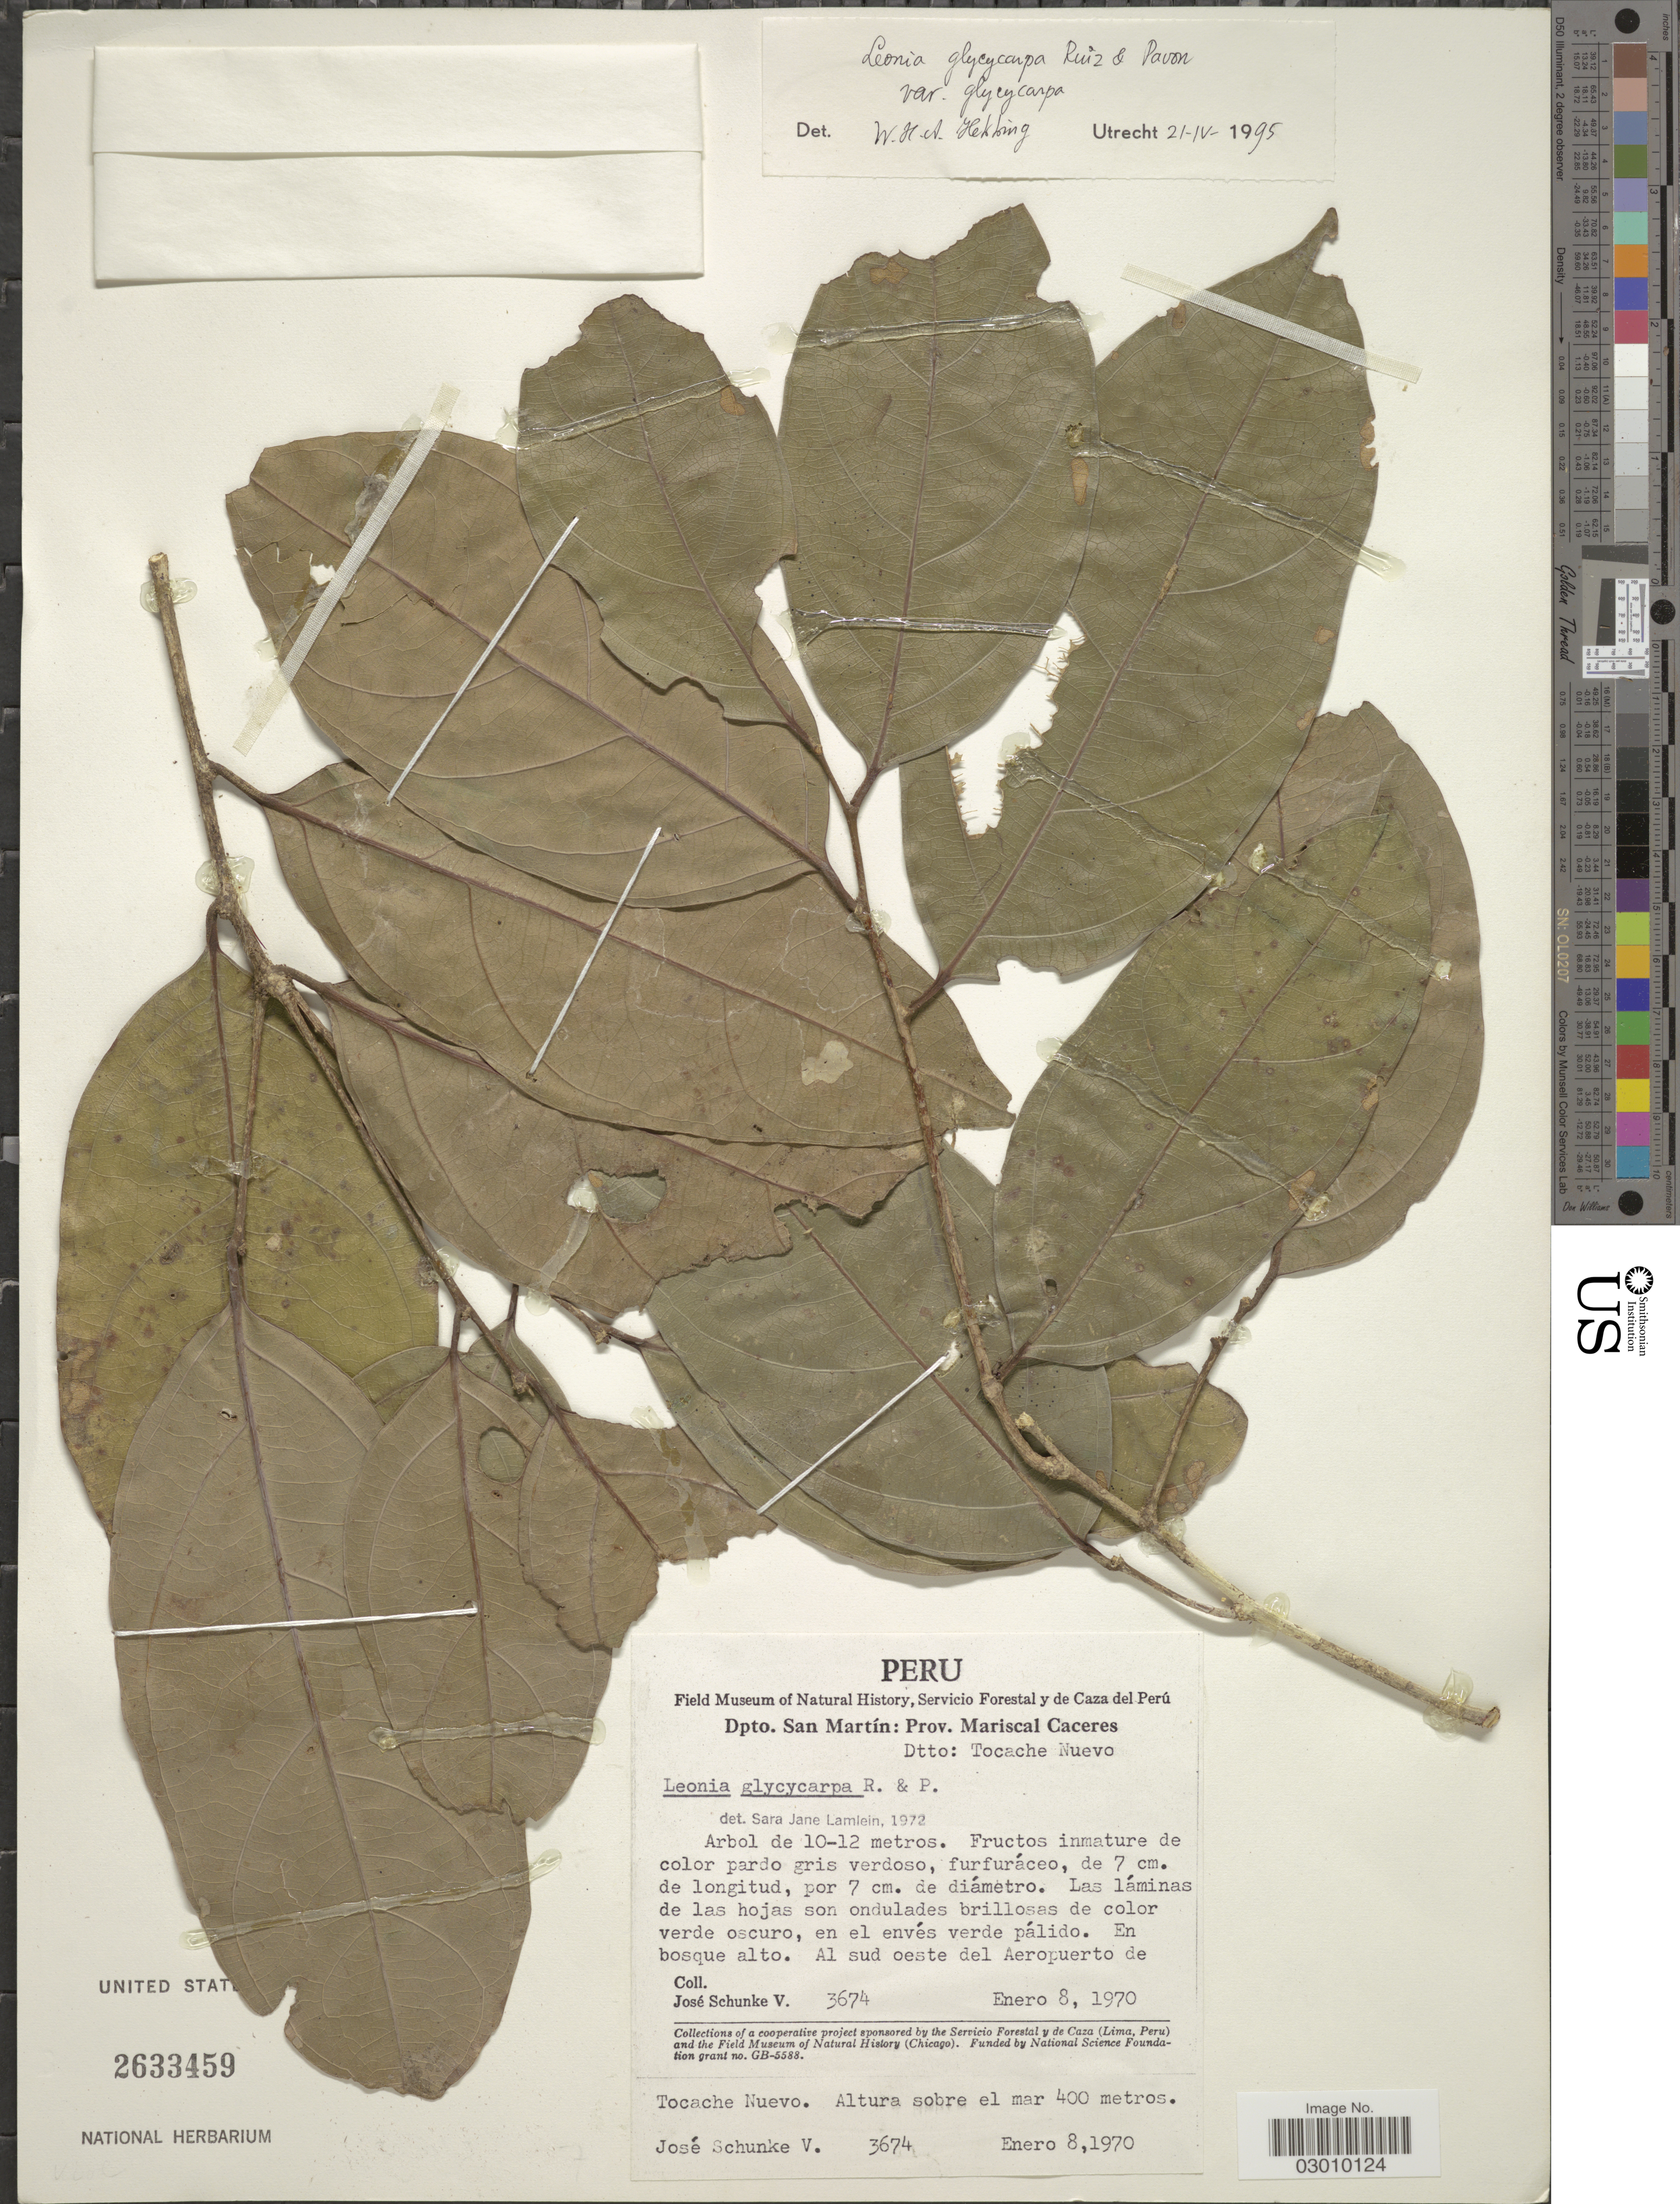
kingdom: Plantae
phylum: Tracheophyta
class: Magnoliopsida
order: Malpighiales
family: Violaceae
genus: Leonia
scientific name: Leonia glycycarpa var. glycycarpa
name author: Ruiz & Pav.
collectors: J. Schunke Vigo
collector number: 3674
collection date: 1970-01-08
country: Peru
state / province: San Martín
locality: Dpto. San Martín: Prov. Mariscal Caceres, Dtto. Tocache Nuevo, Al sud oeste del Aeropuerto de Tocache Nuevo.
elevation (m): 400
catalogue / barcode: US 2633459